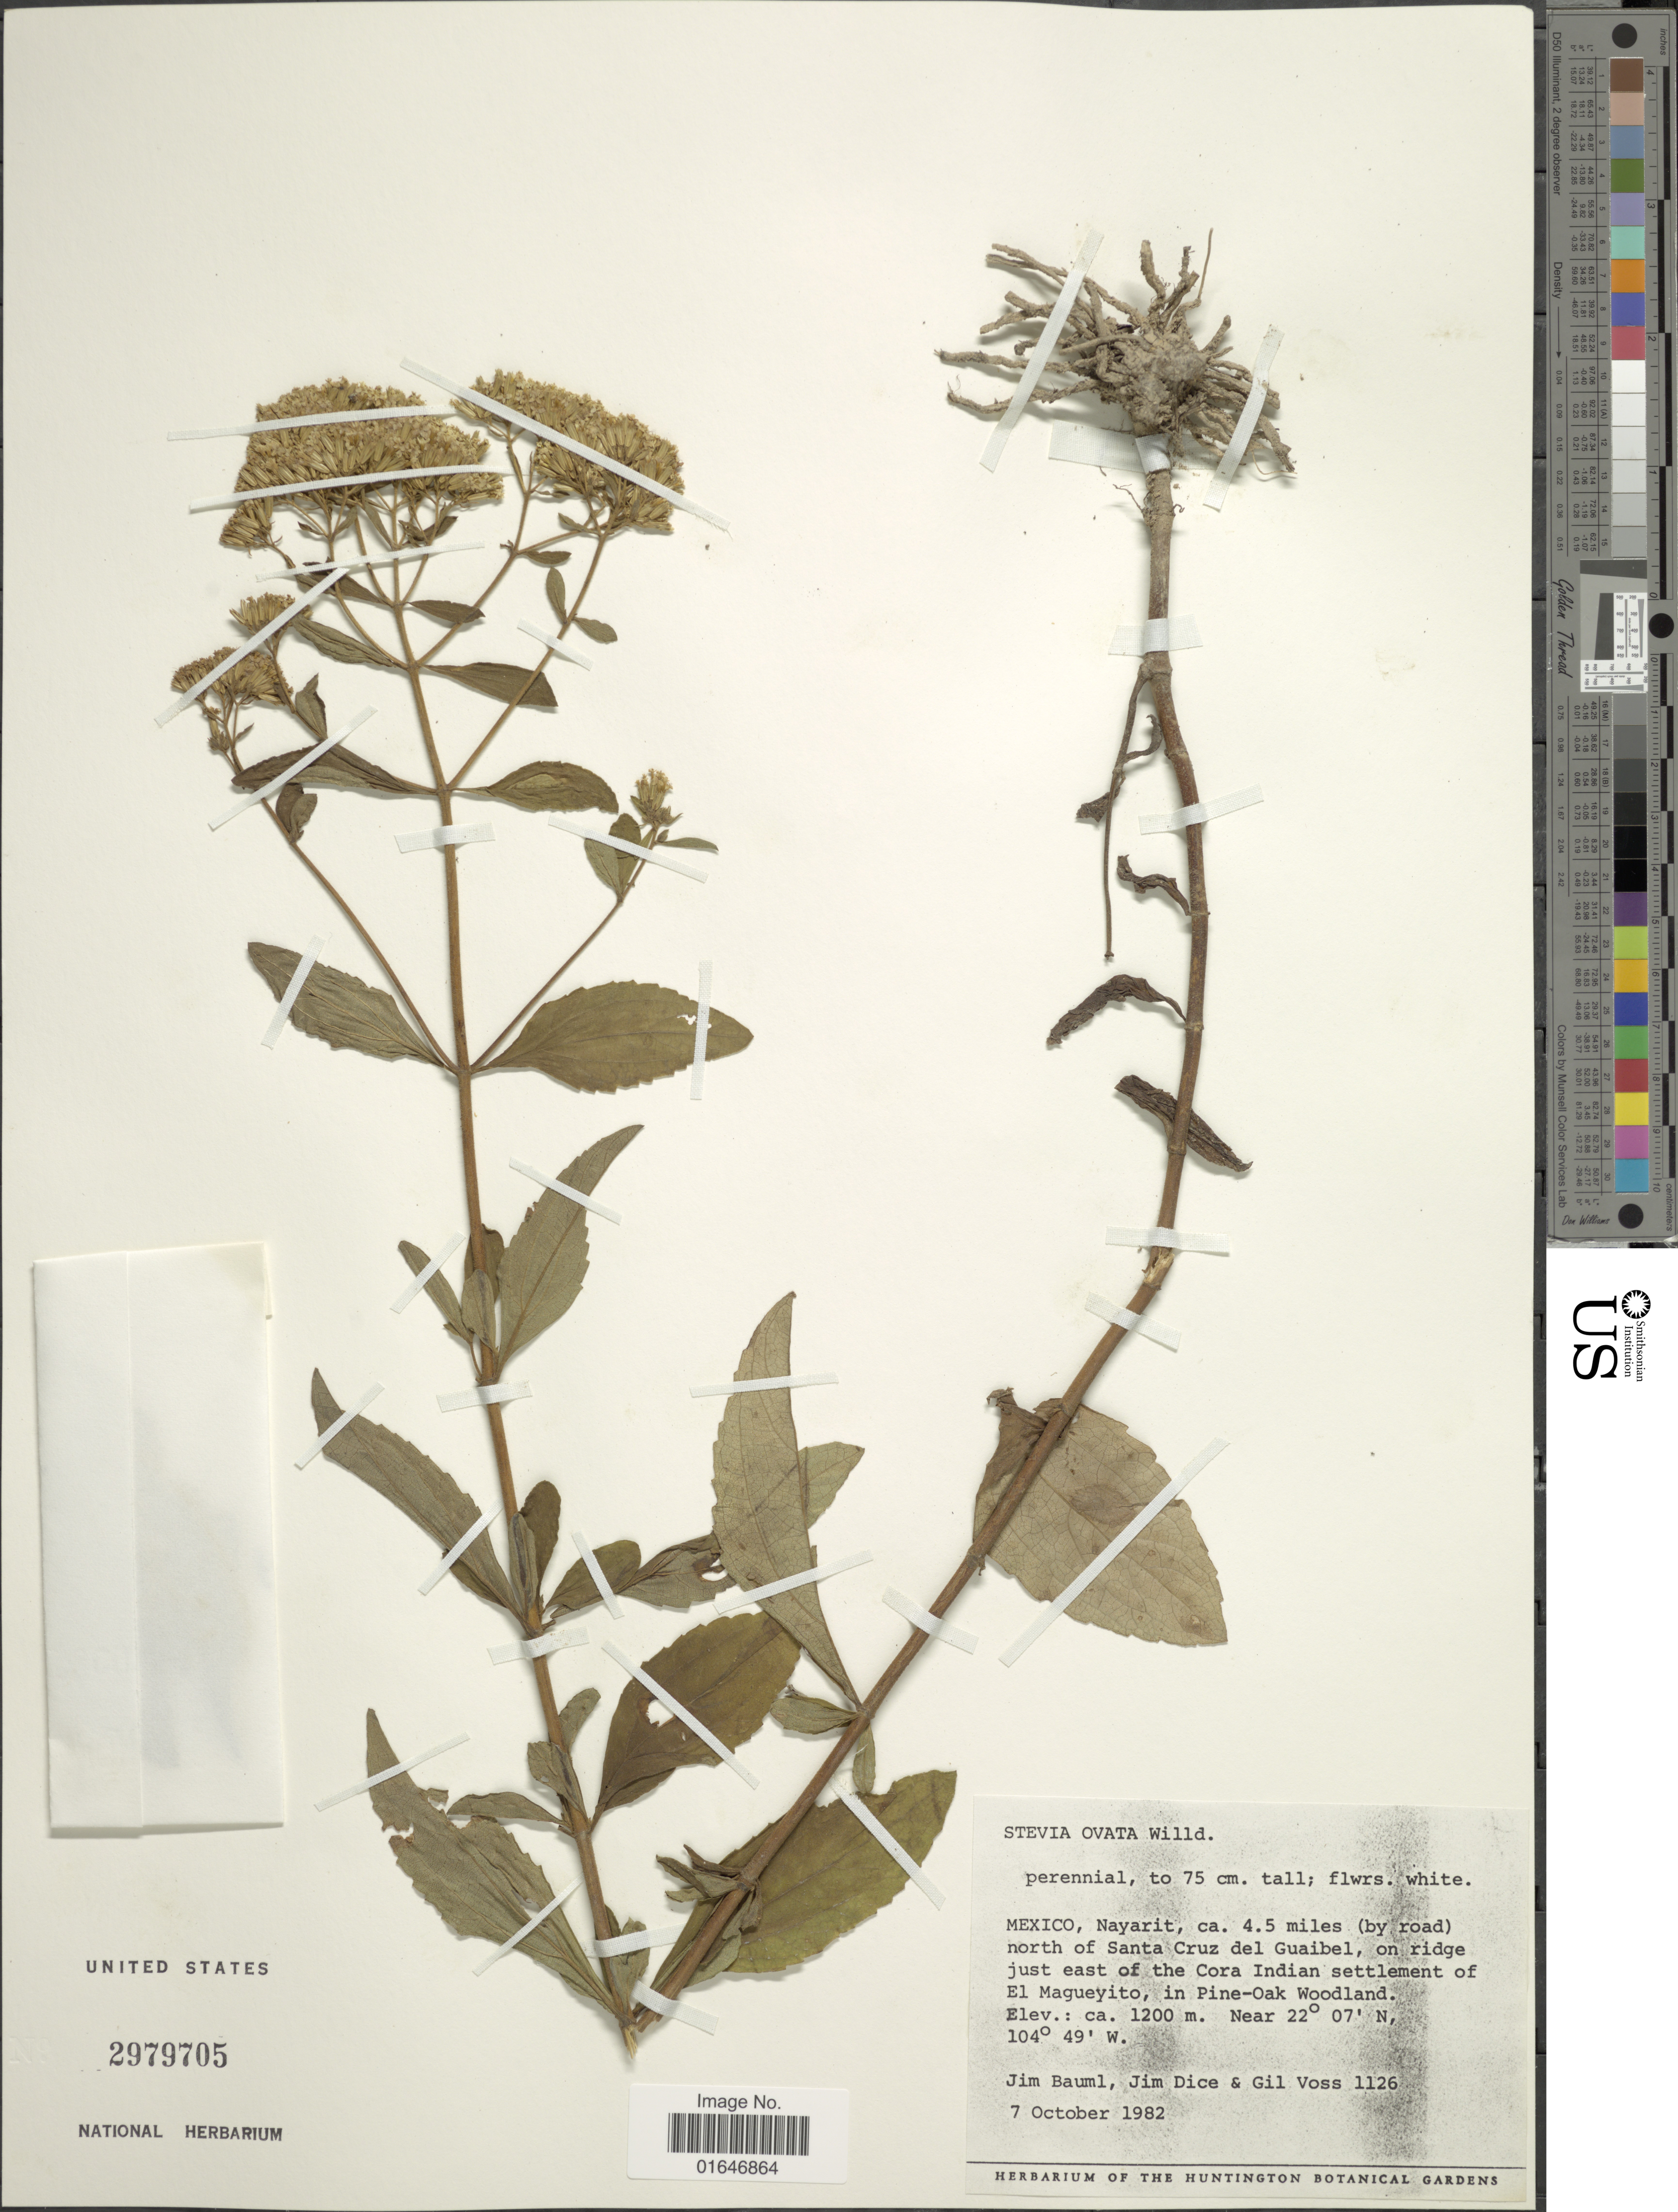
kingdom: Plantae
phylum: Tracheophyta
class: Magnoliopsida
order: Asterales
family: Asteraceae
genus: Stevia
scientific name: Stevia ovata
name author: Willd.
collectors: J. Bauml, J. Dice & G. Voss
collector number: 1126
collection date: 1982-10-07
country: Mexico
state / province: Nayarit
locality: Ca. 4.5 miles (by road) north of Santa Cruz del Guaibel, on ridge just east of the Cora Indian settlement of El Magueyito, in Pine-Oak Woodland.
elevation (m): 1200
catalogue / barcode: US 2979705